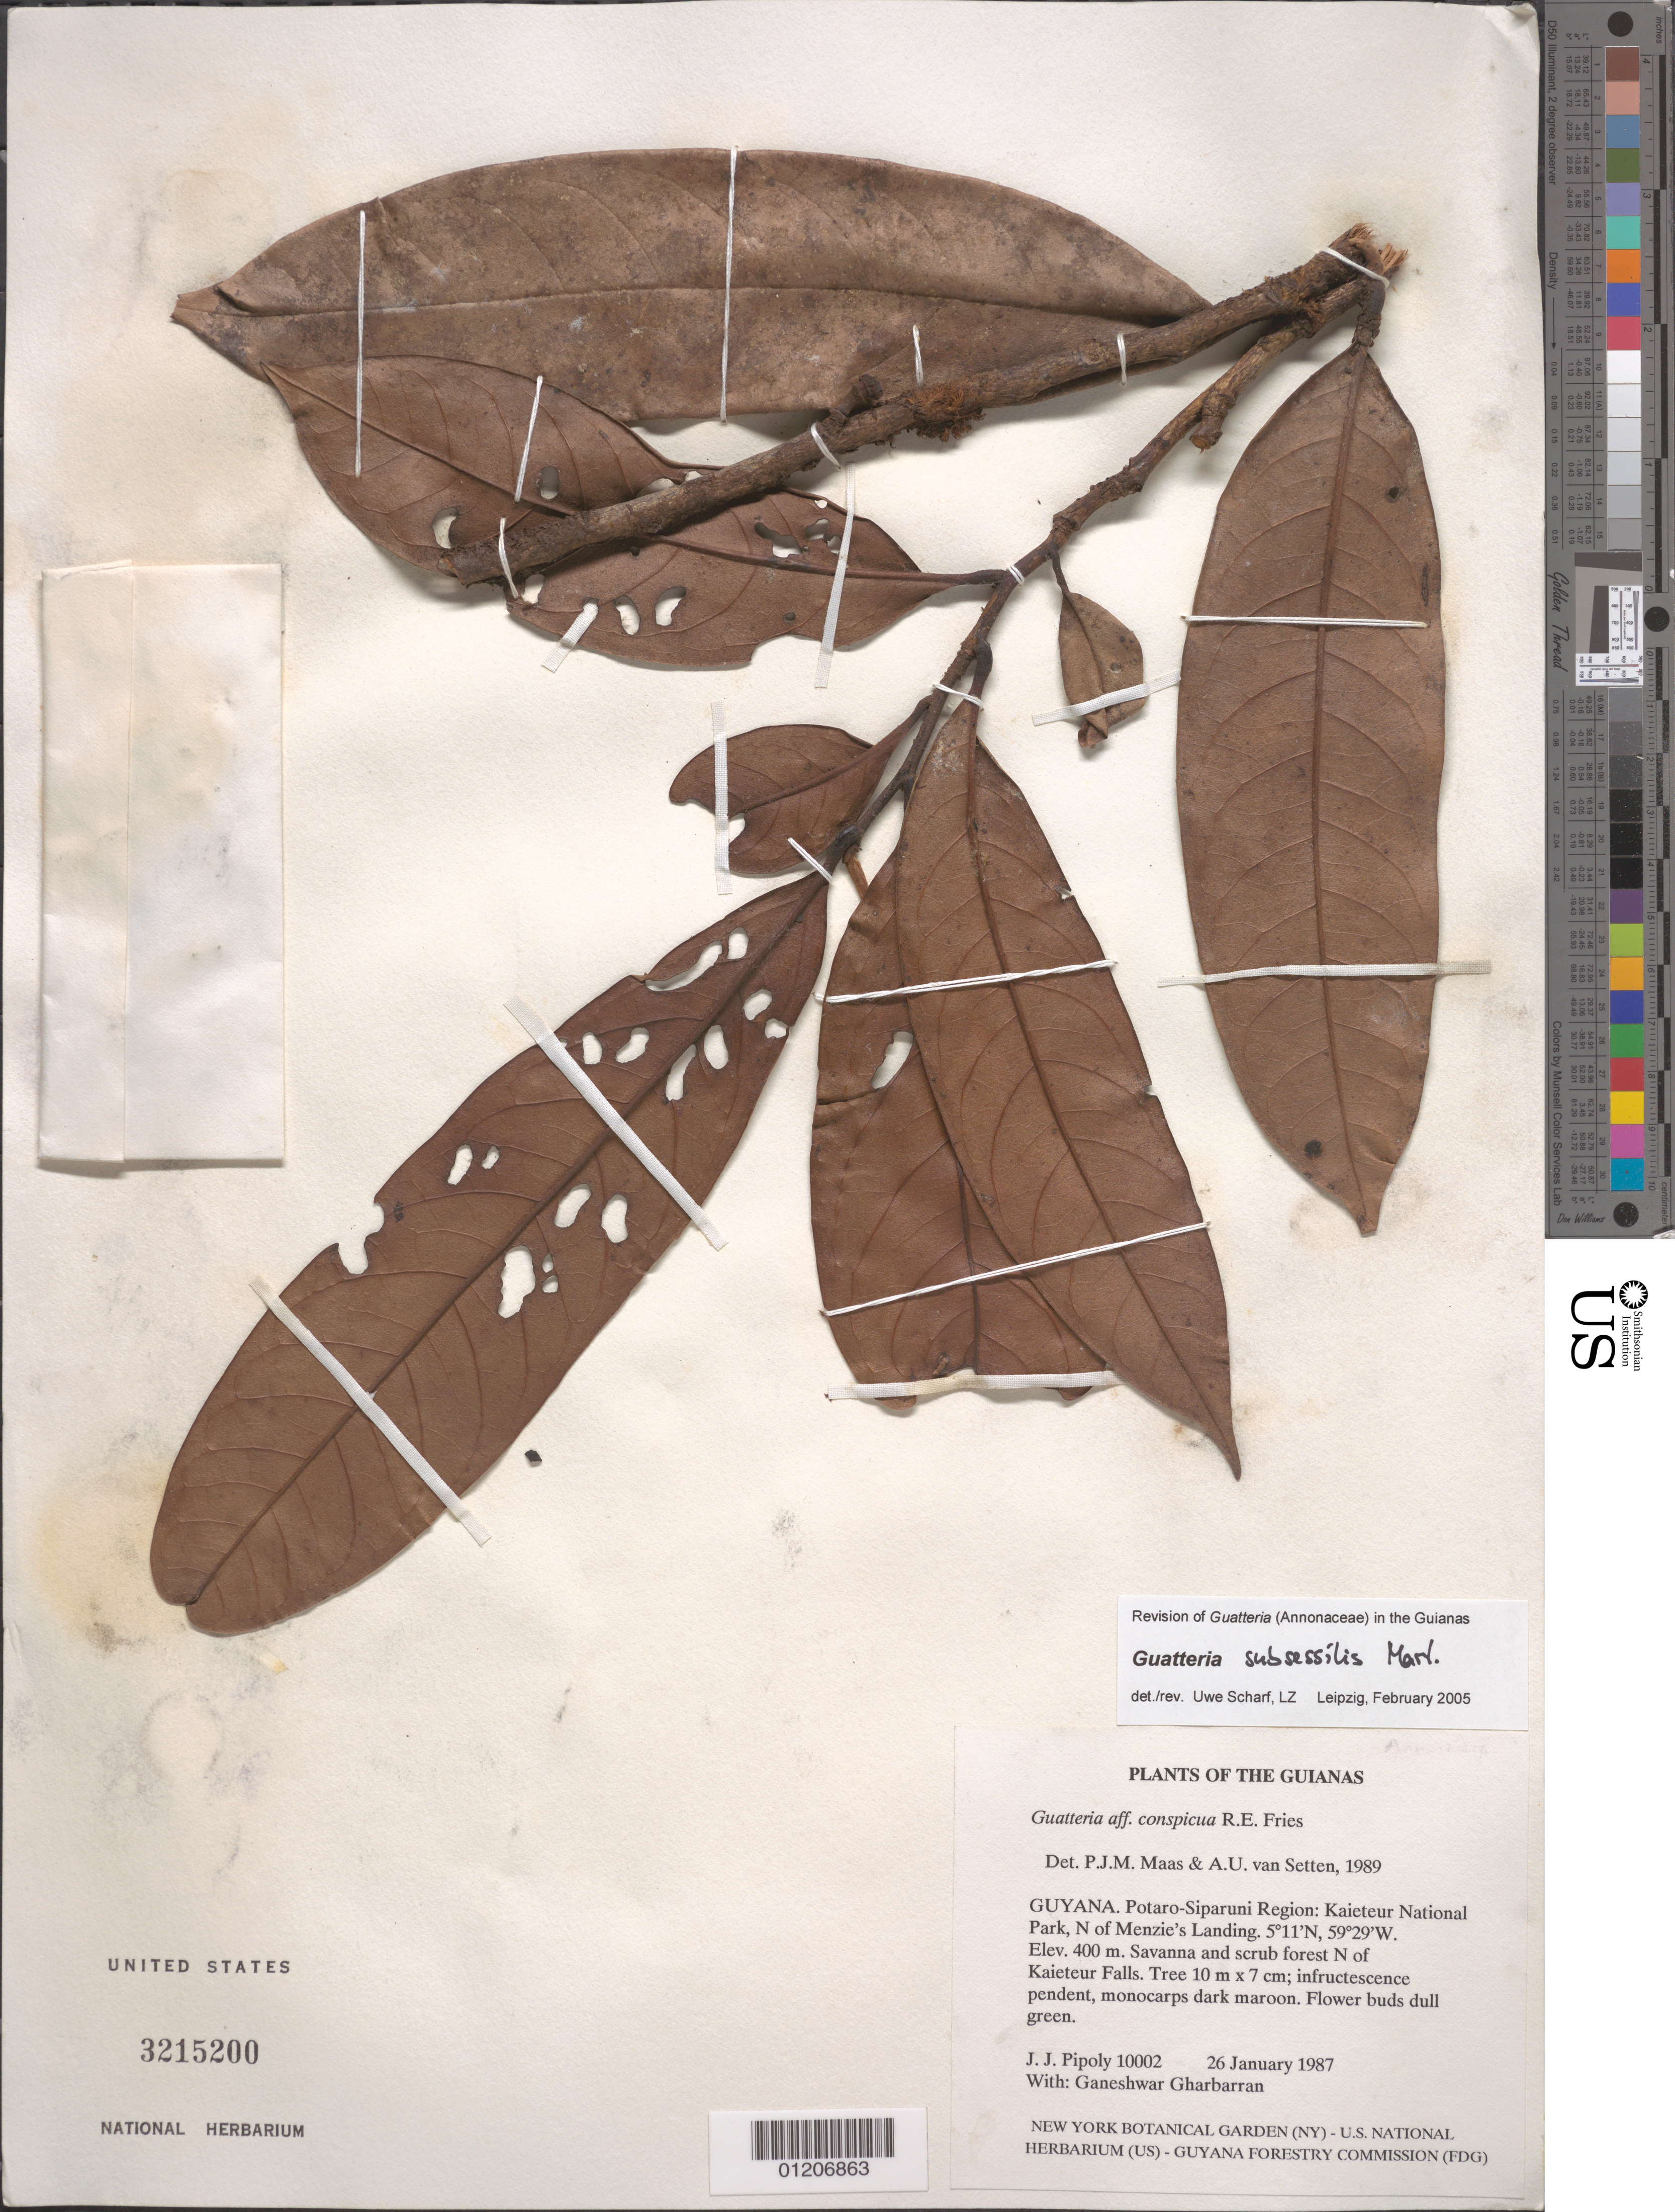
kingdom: Plantae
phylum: Tracheophyta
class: Magnoliopsida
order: Magnoliales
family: Annonaceae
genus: Guatteria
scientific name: Guatteria subsessilis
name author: Mart.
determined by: Scharf, U.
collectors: J. J. Pipoly & G. Gharbarran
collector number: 10002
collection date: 1987-01-26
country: Guyana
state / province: Potaro-Siparuni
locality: Kaieteur National Park, N of Menzie's Landing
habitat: Savanna and scrub forest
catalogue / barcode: US 3215200